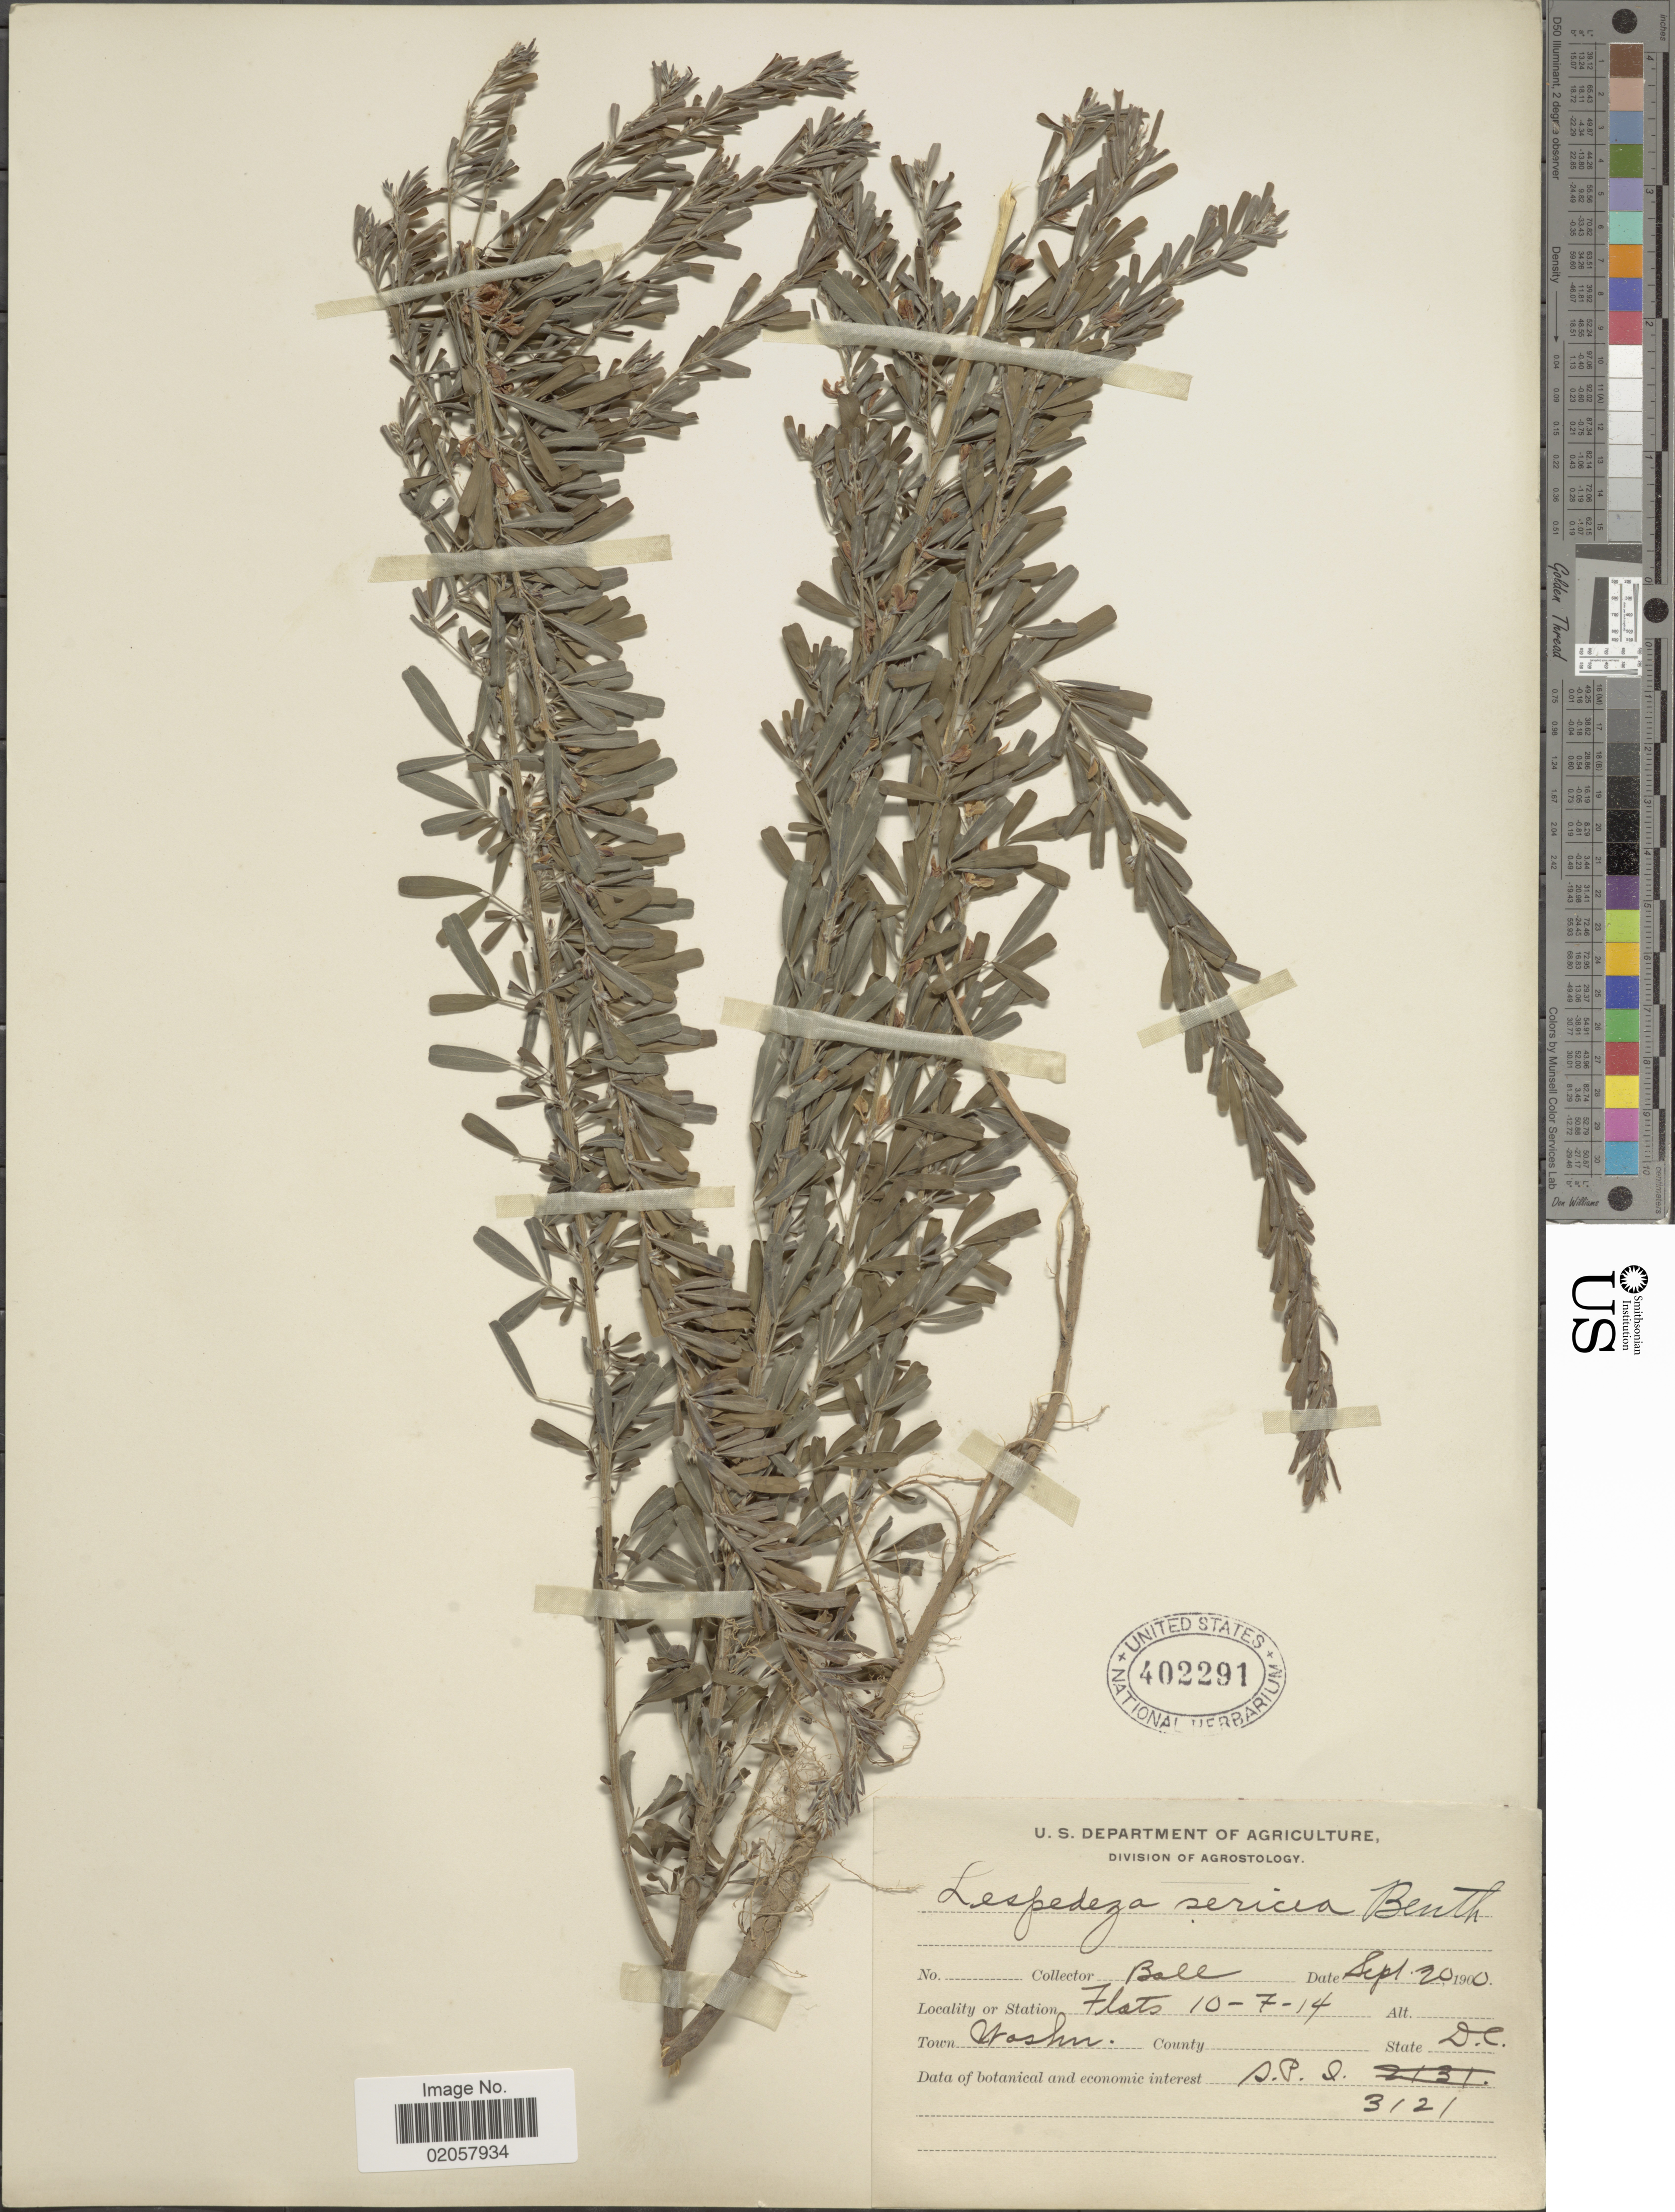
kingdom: Plantae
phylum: Tracheophyta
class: Magnoliopsida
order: Fabales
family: Fabaceae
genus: Lespedeza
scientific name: Lespedeza cuneata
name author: (Dum. Cours.) G. Don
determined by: Strong, Mark T., (BOT), Smithsonian Institution - National Museum of Natural History (UNITED STATES)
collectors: -- Ball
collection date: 1900-09-20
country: United States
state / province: District of Columbia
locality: Town Woshu, State D.C.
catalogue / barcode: US 402291